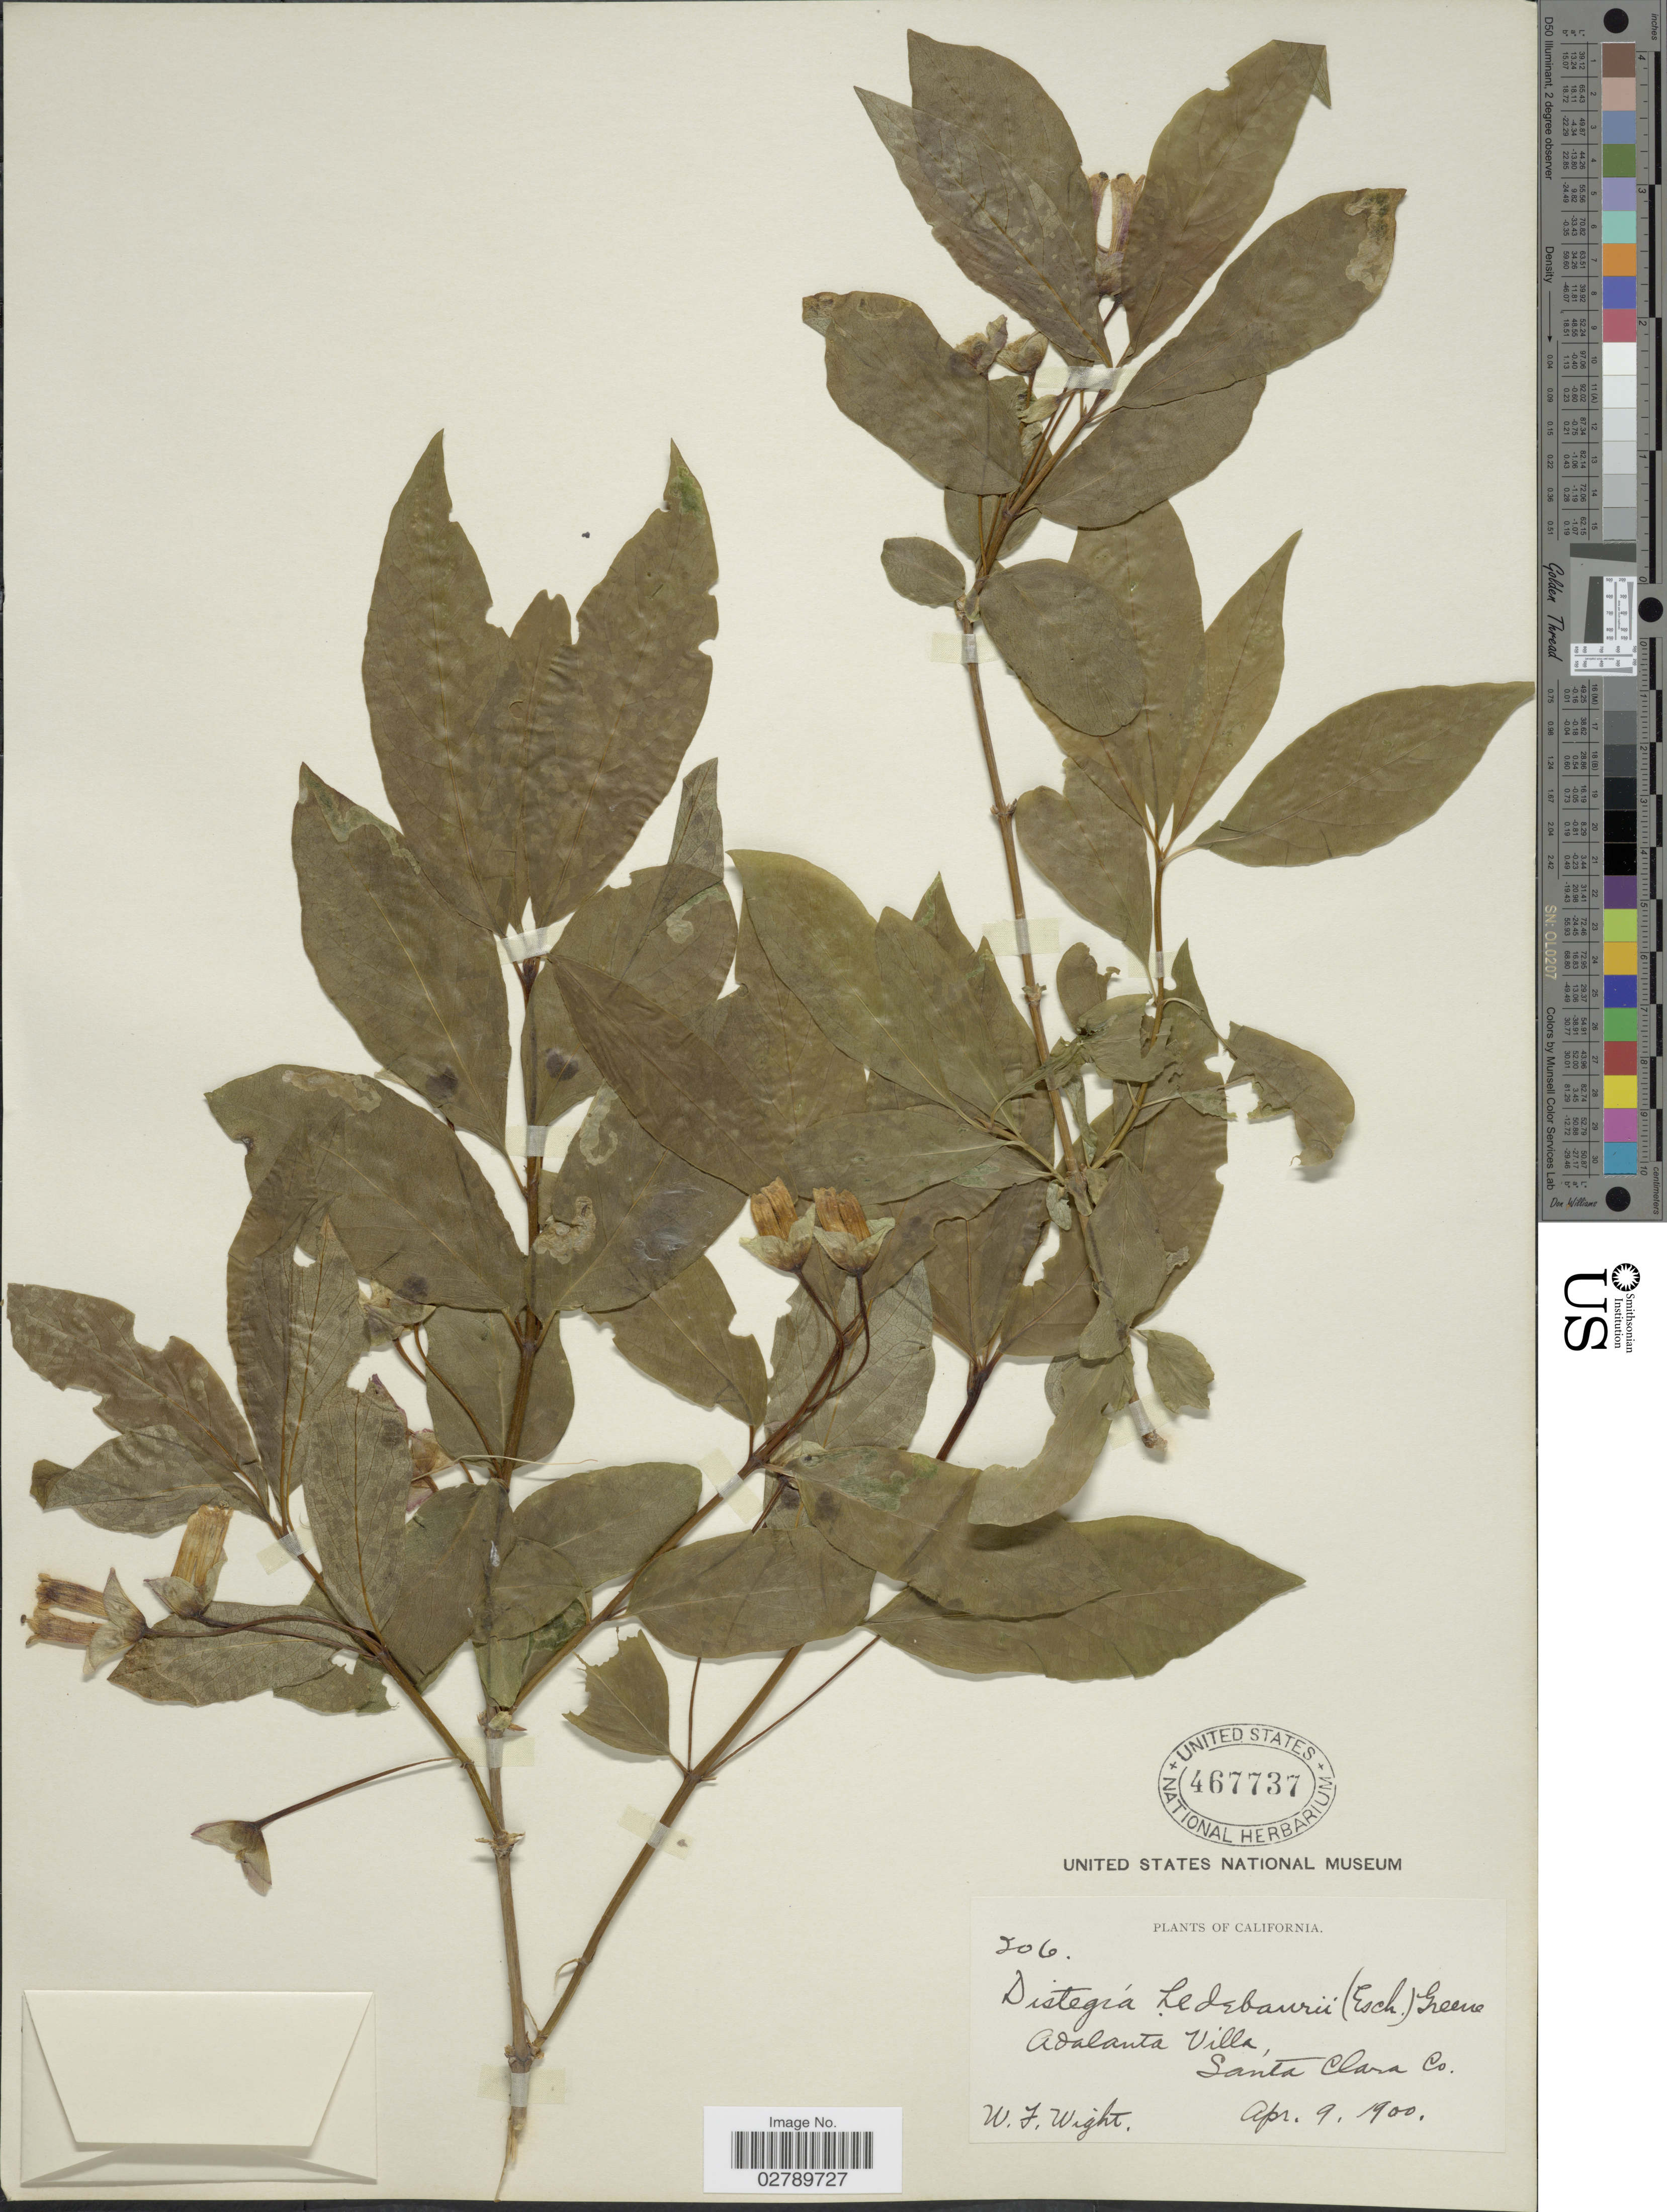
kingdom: Plantae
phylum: Tracheophyta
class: Magnoliopsida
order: Dipsacales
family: Caprifoliaceae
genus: Lonicera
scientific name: Lonicera ledebourii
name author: Eschsch.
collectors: W. Wight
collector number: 206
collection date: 1900-04-09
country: United States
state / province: California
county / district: Santa Clara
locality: Adalanta Villa. Santa Clara Co.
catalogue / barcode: US 467737